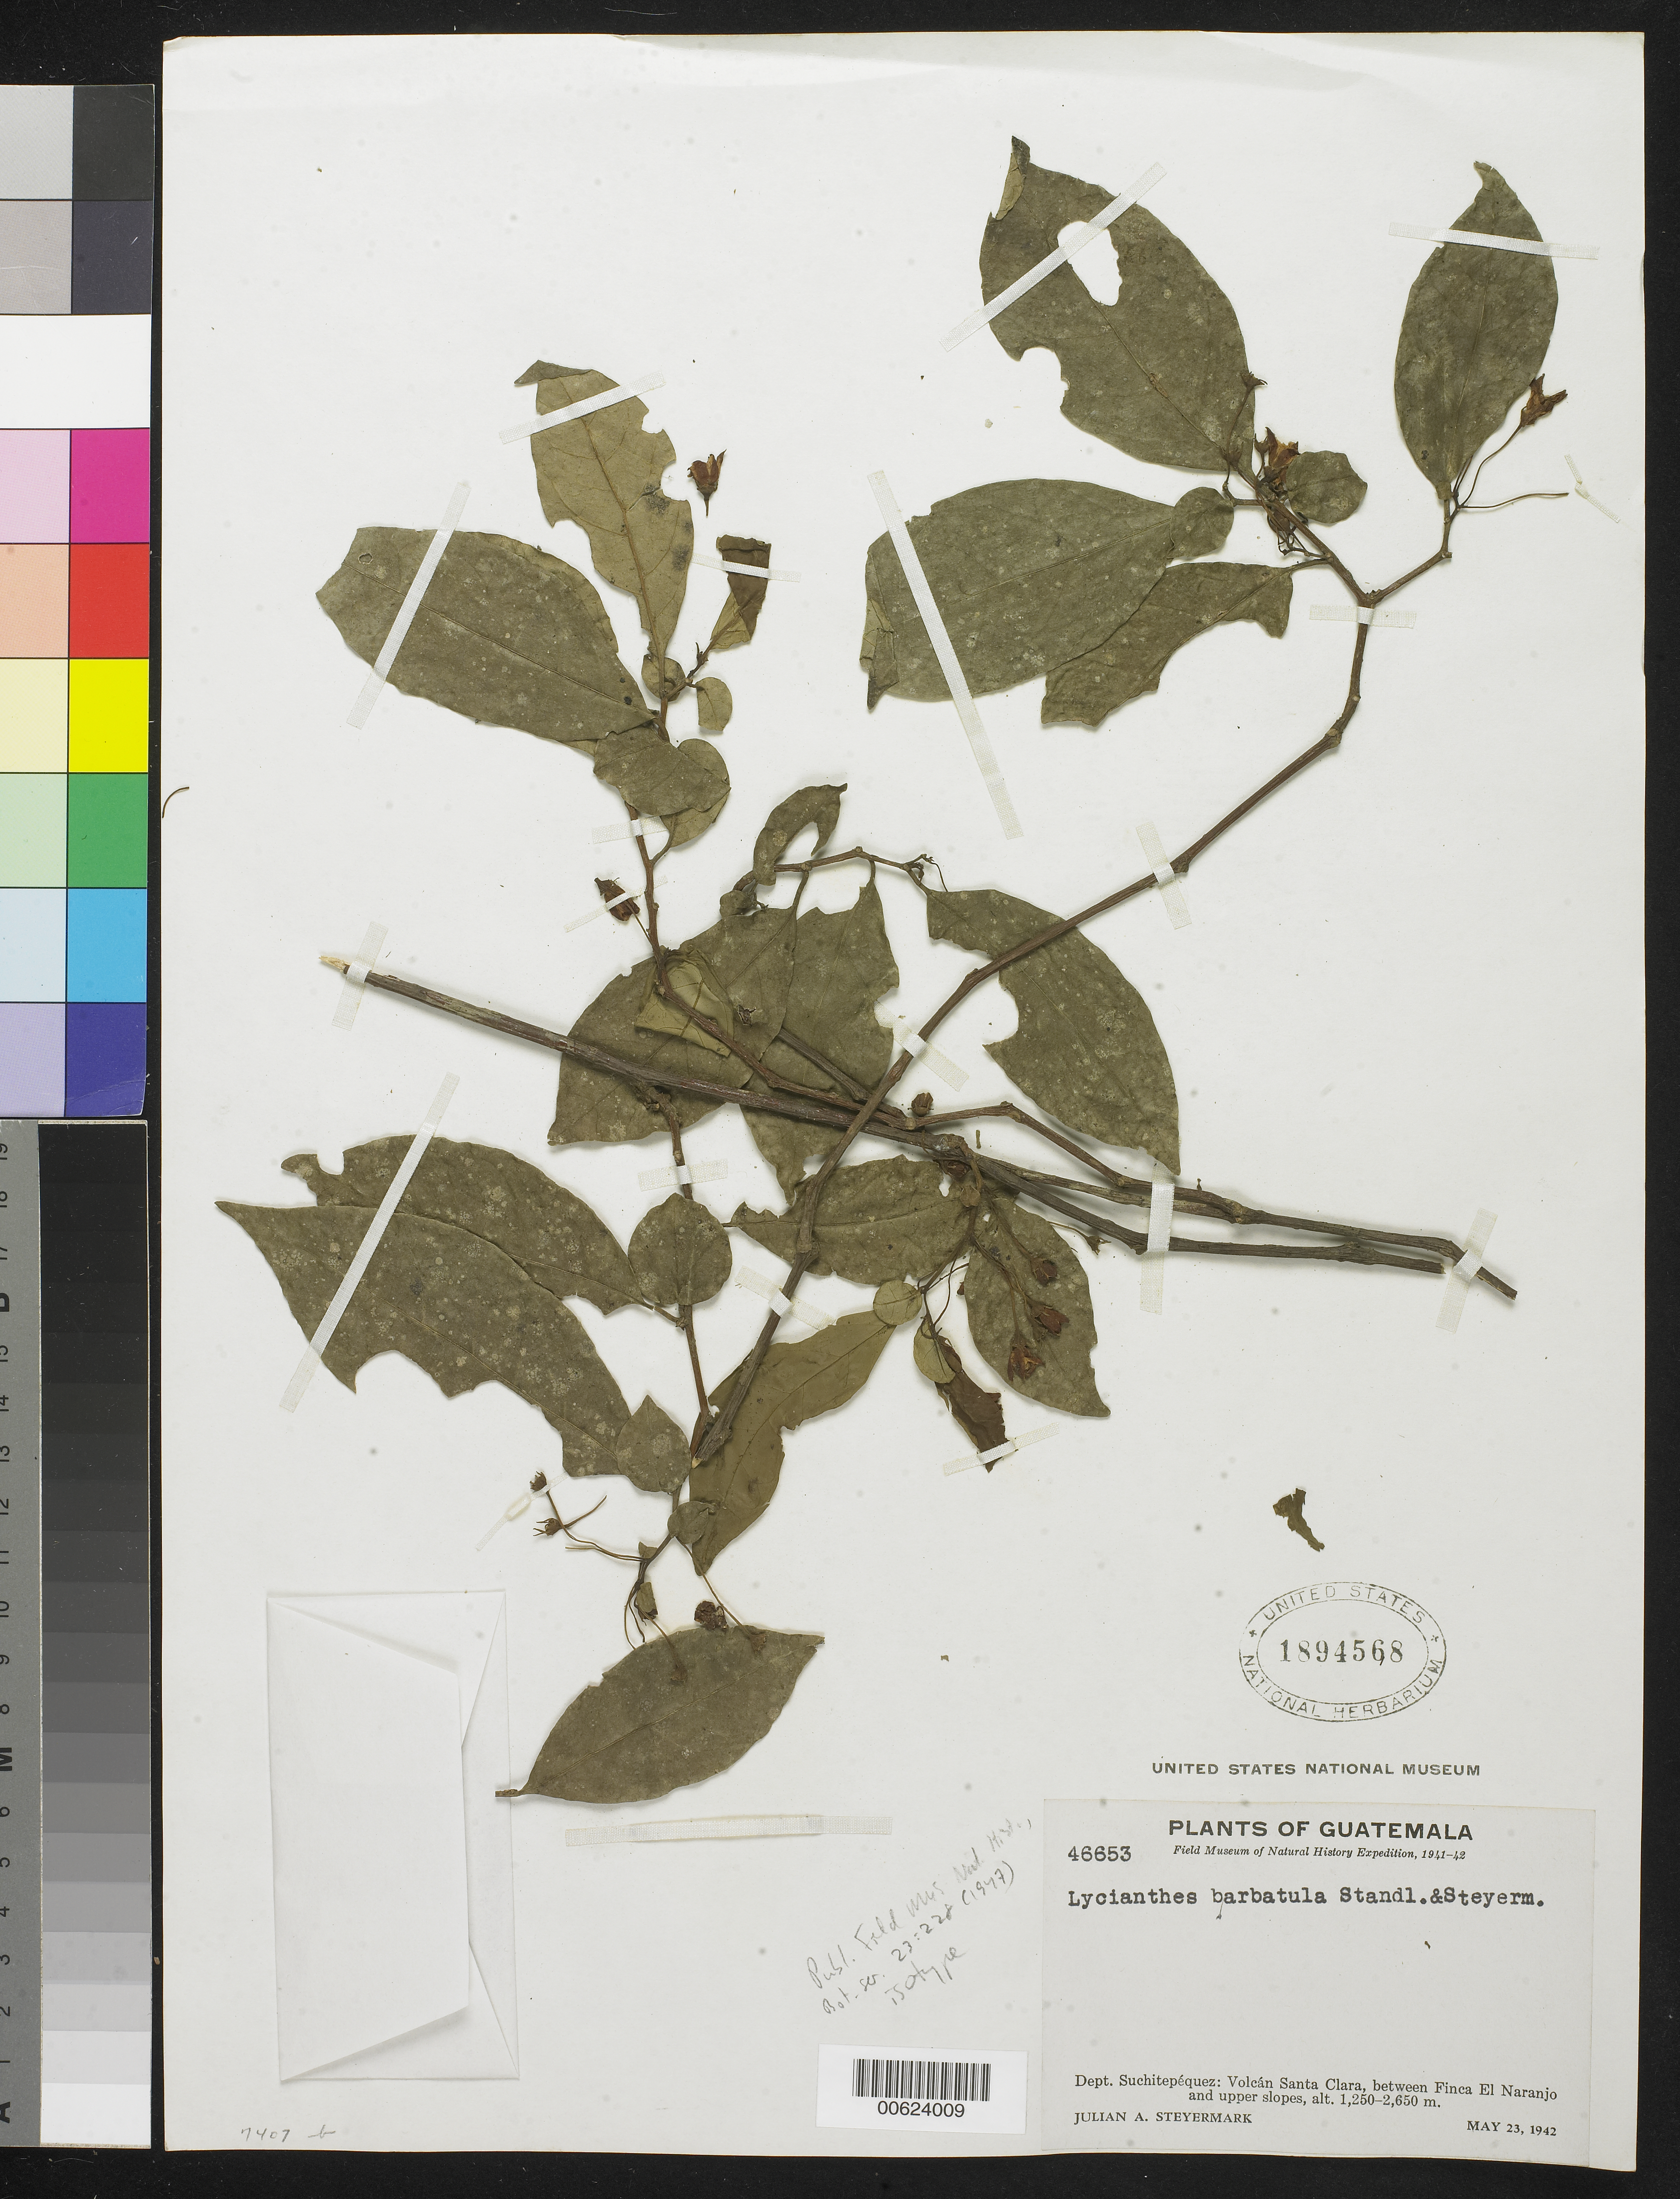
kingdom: Plantae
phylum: Tracheophyta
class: Magnoliopsida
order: Solanales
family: Solanaceae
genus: Lycianthes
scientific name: Lycianthes barbatula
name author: Standl. & Steyerm.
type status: Isotype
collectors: J. Steyermark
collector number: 46653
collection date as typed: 23 May 1942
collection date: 1942-05-23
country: Guatemala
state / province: Suchitepéquez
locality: Dept. Suchitepéquez: Volcán Santa Clara, between Finca El Naranjo and upper slopes.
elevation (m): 1250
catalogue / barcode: US 1894568